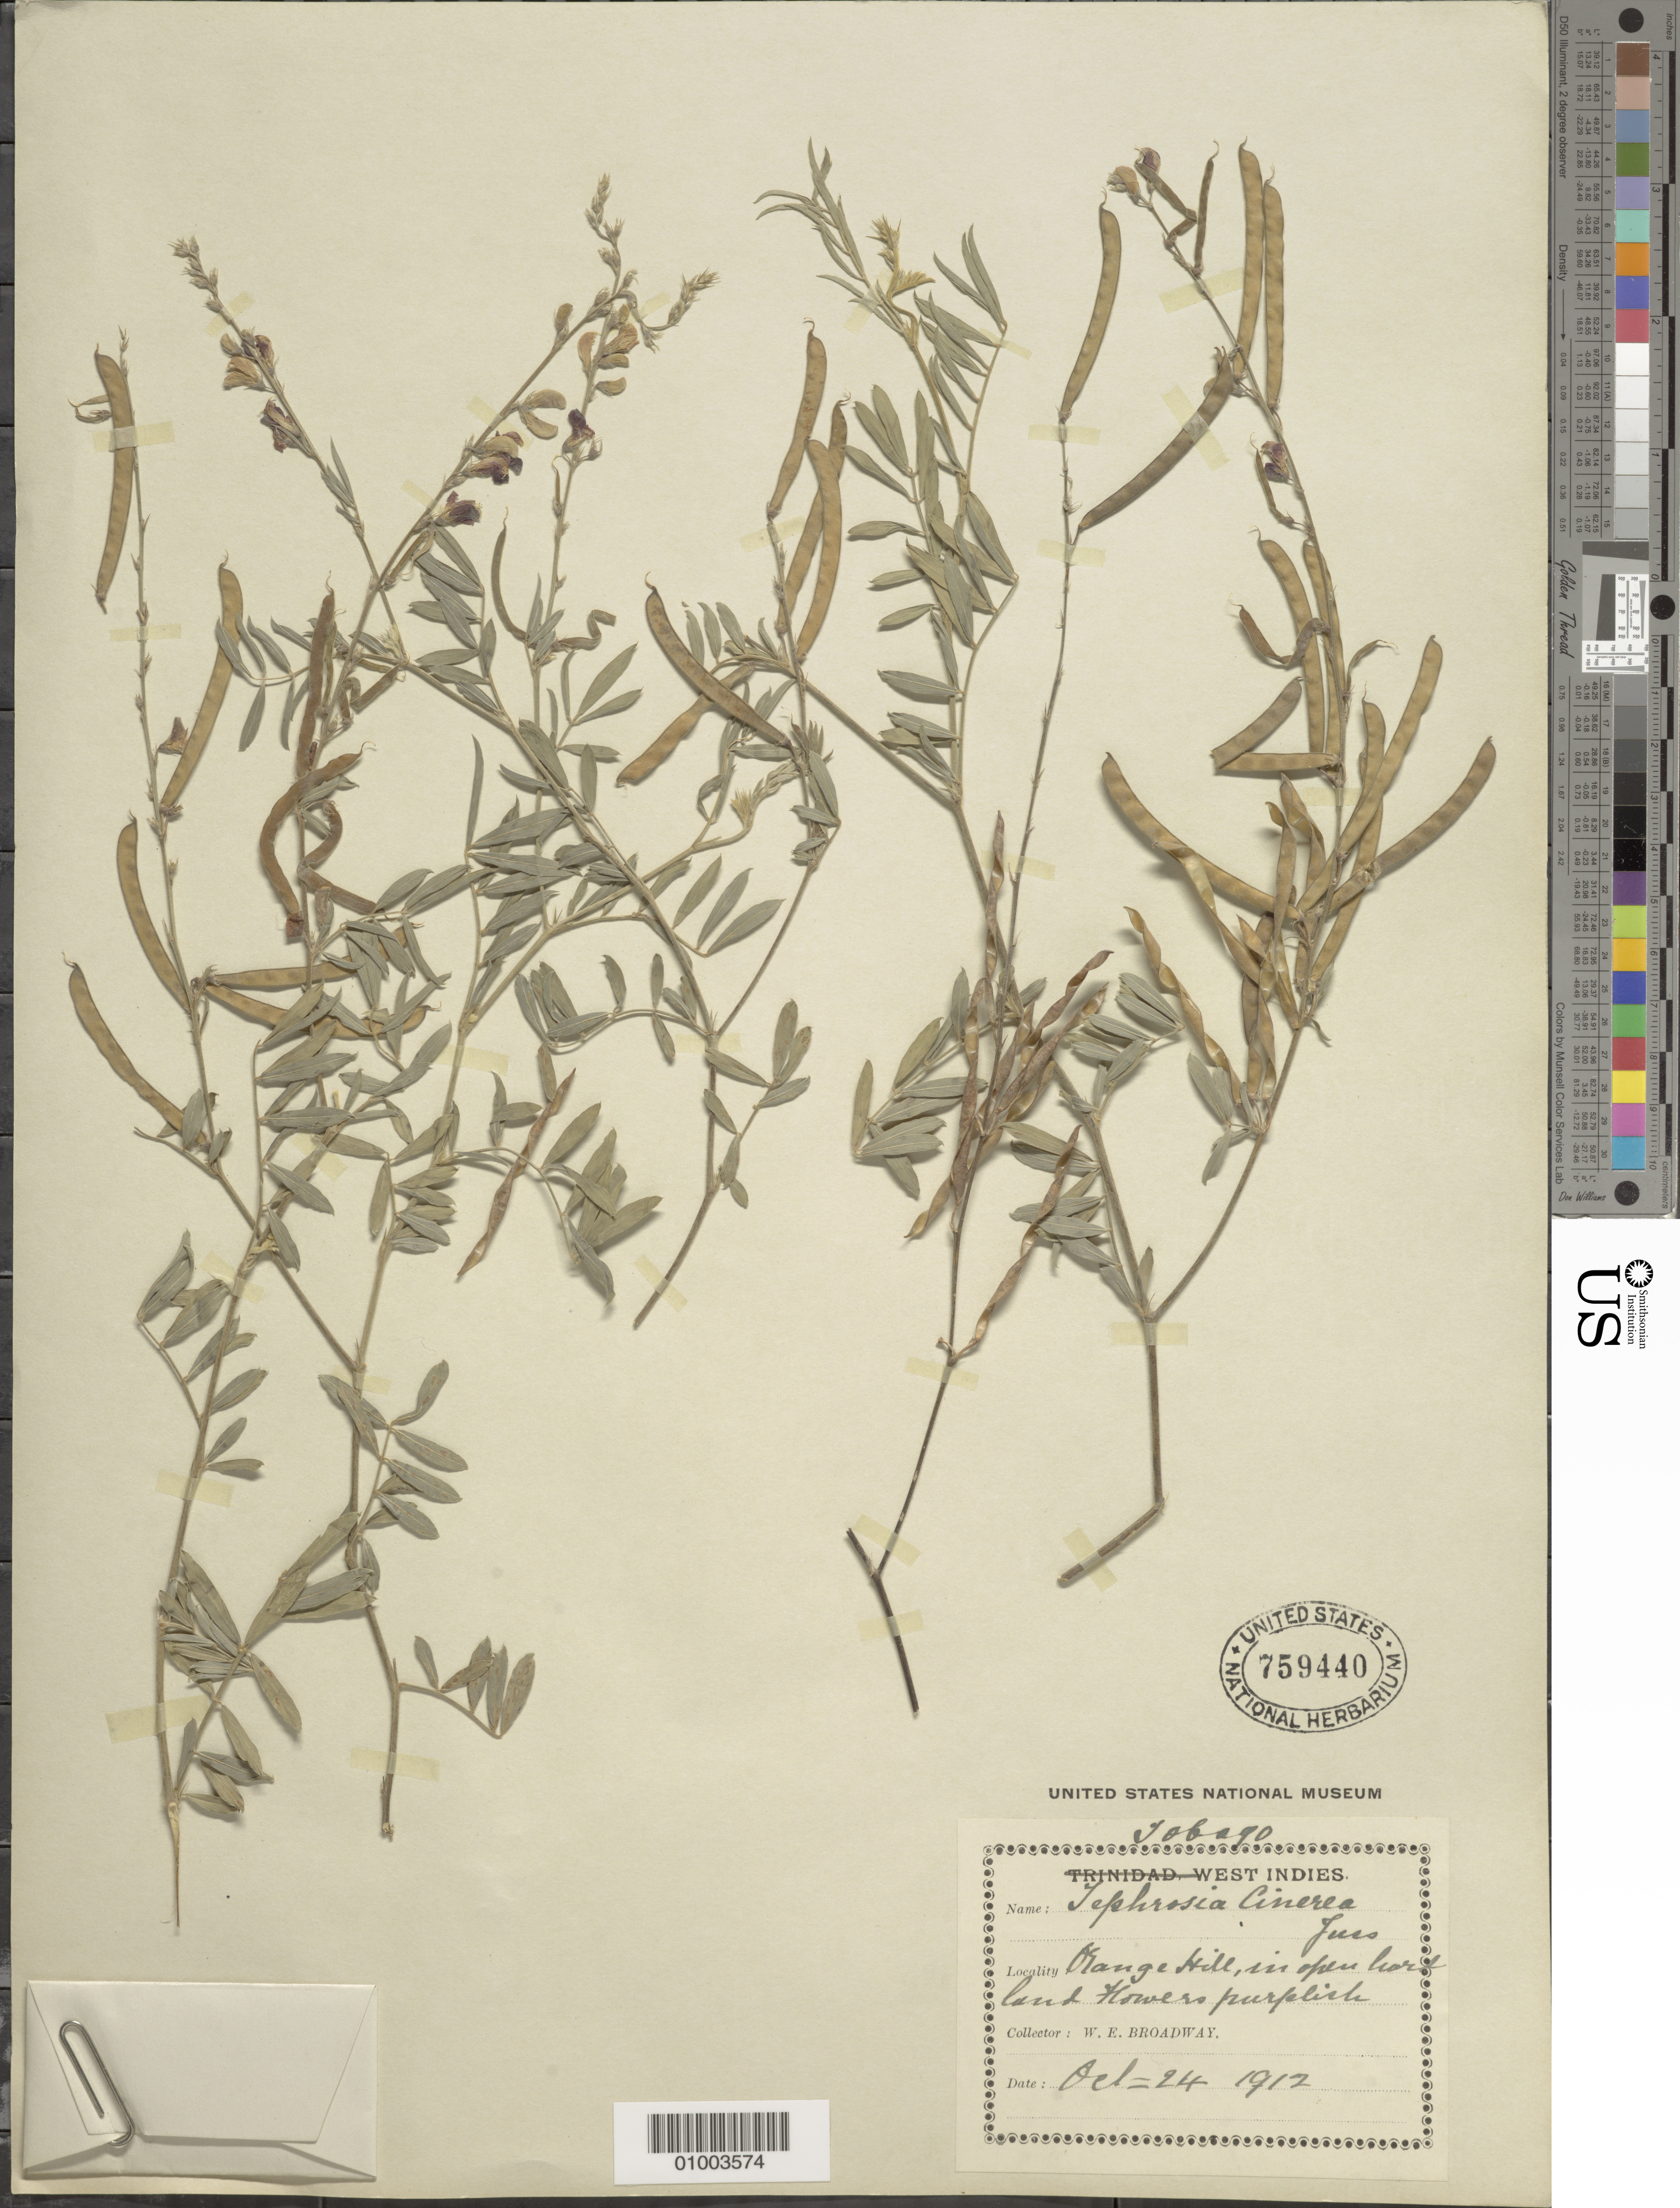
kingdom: Plantae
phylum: Tracheophyta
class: Magnoliopsida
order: Fabales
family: Fabaceae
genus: Tephrosia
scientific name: Tephrosia cinerea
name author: (L.) Pers.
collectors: W. E. Broadway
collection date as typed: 24 Oct 1912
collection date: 1912-10-24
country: Trinidad and Tobago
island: Tobago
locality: Orange Hill in open land; flowers purplish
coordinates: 0 N, 0 E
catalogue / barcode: US 759440